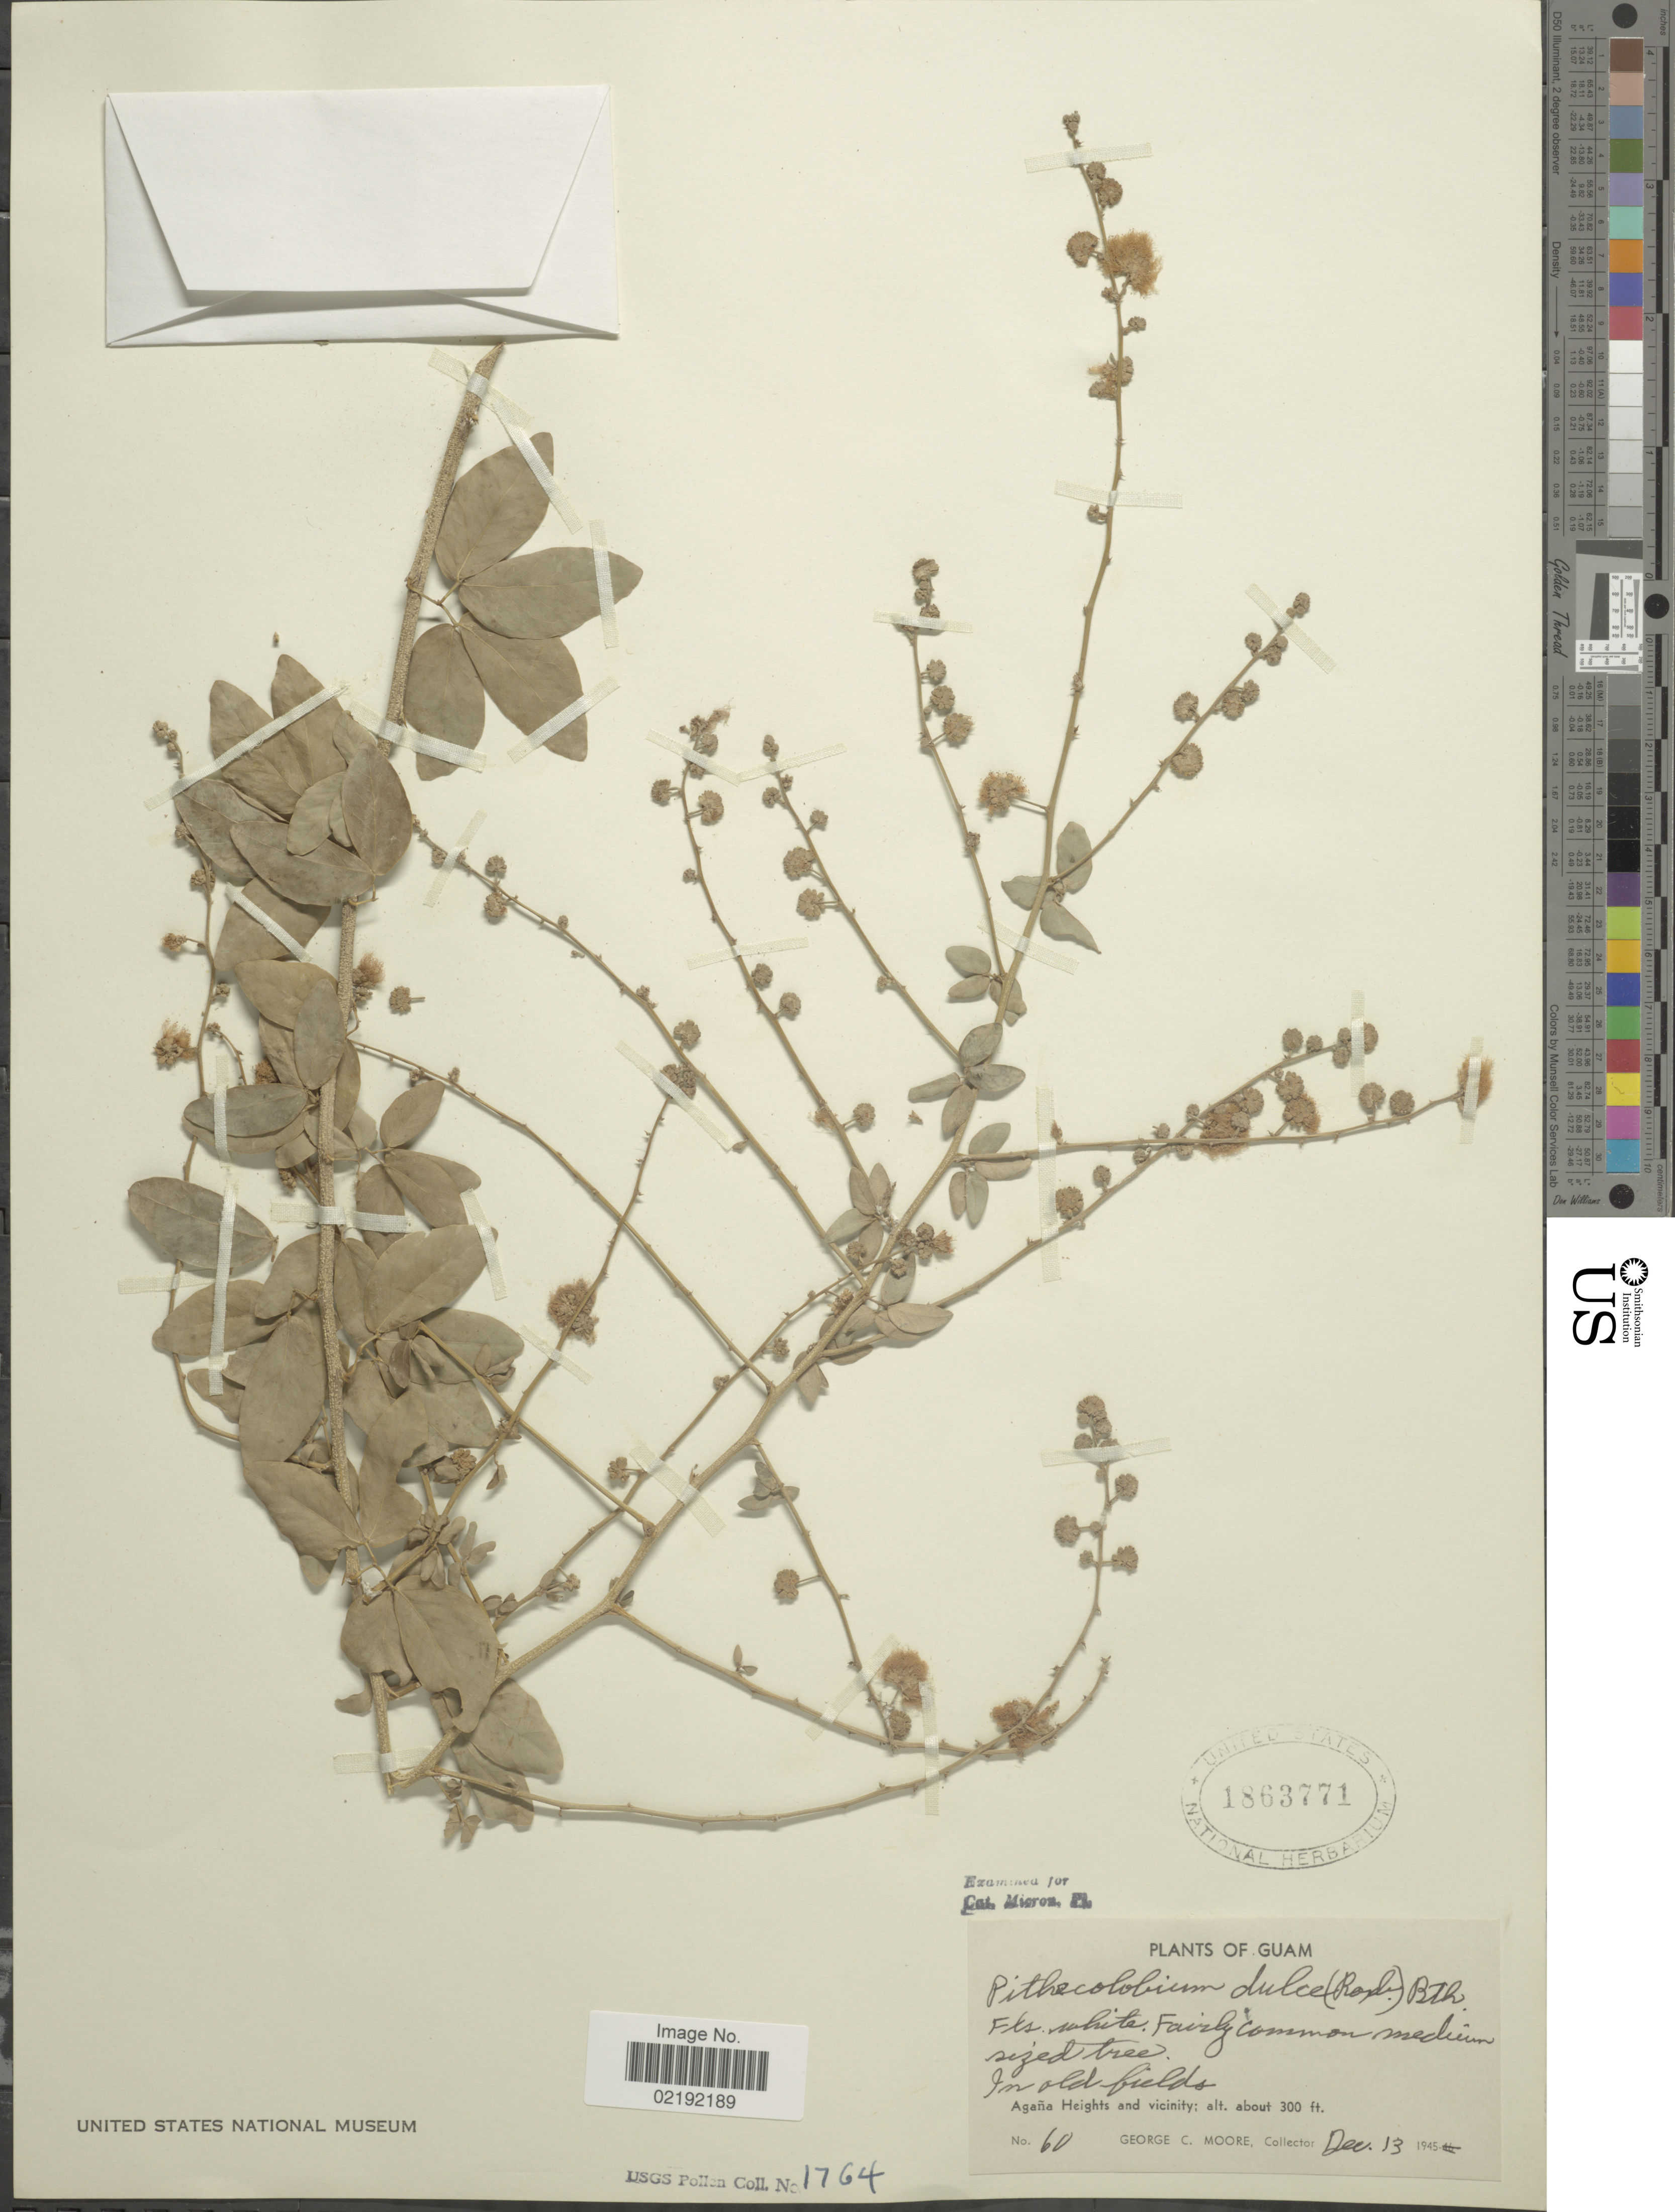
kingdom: Plantae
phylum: Tracheophyta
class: Magnoliopsida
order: Fabales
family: Fabaceae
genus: Pithecellobium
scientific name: Pithecellobium dulce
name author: (Roxb.) Benth.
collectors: G. C. Moore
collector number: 60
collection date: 1945-12-13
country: Guam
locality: Agaña Heights and vicinity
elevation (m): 91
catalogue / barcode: US 1863771